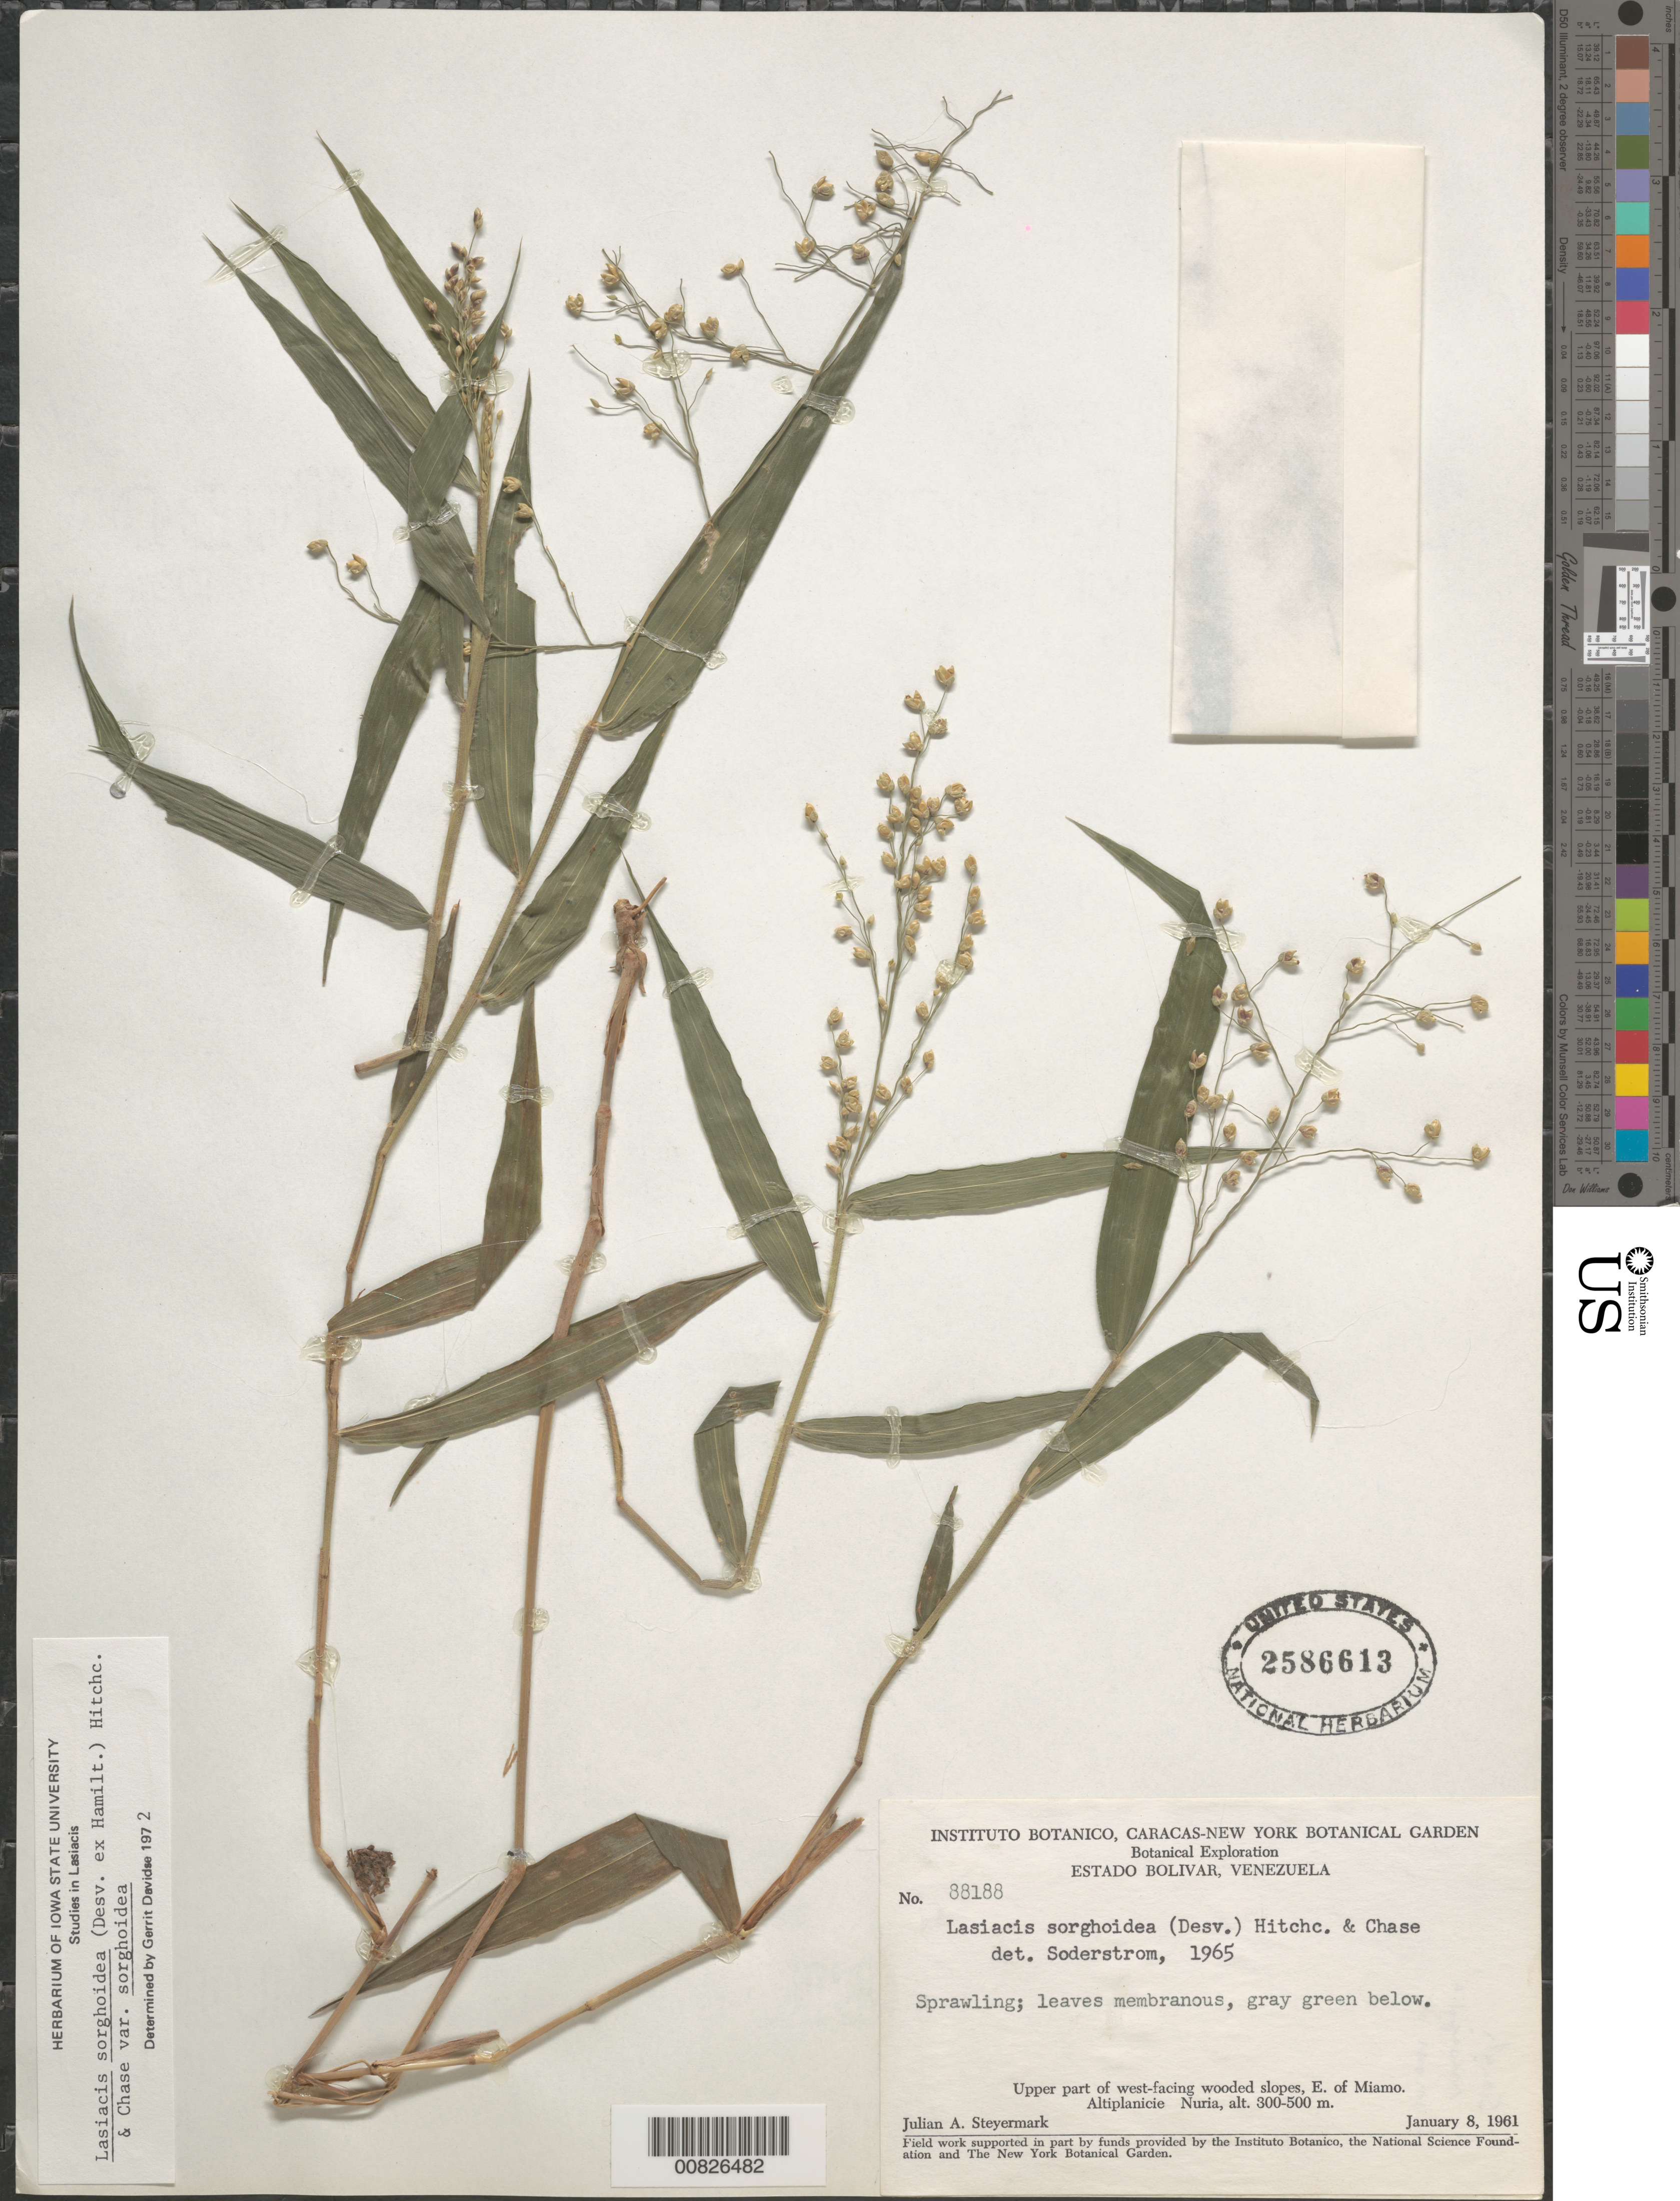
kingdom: Plantae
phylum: Tracheophyta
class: Liliopsida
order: Poales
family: Poaceae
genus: Lasiacis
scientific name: Lasiacis sorghoidea var. sorghoidea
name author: (Desv. ex Ham.) Hitchc. & Chase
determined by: Davidse, Gerrit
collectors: J. Steyermark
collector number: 88188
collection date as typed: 8-Jan-61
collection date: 1961-01-08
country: Venezuela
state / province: Bolívar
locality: Altiplanicie de Nuria, E of Miamo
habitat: Upper part of W-facing wooded slopes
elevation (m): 300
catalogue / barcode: US 2586613